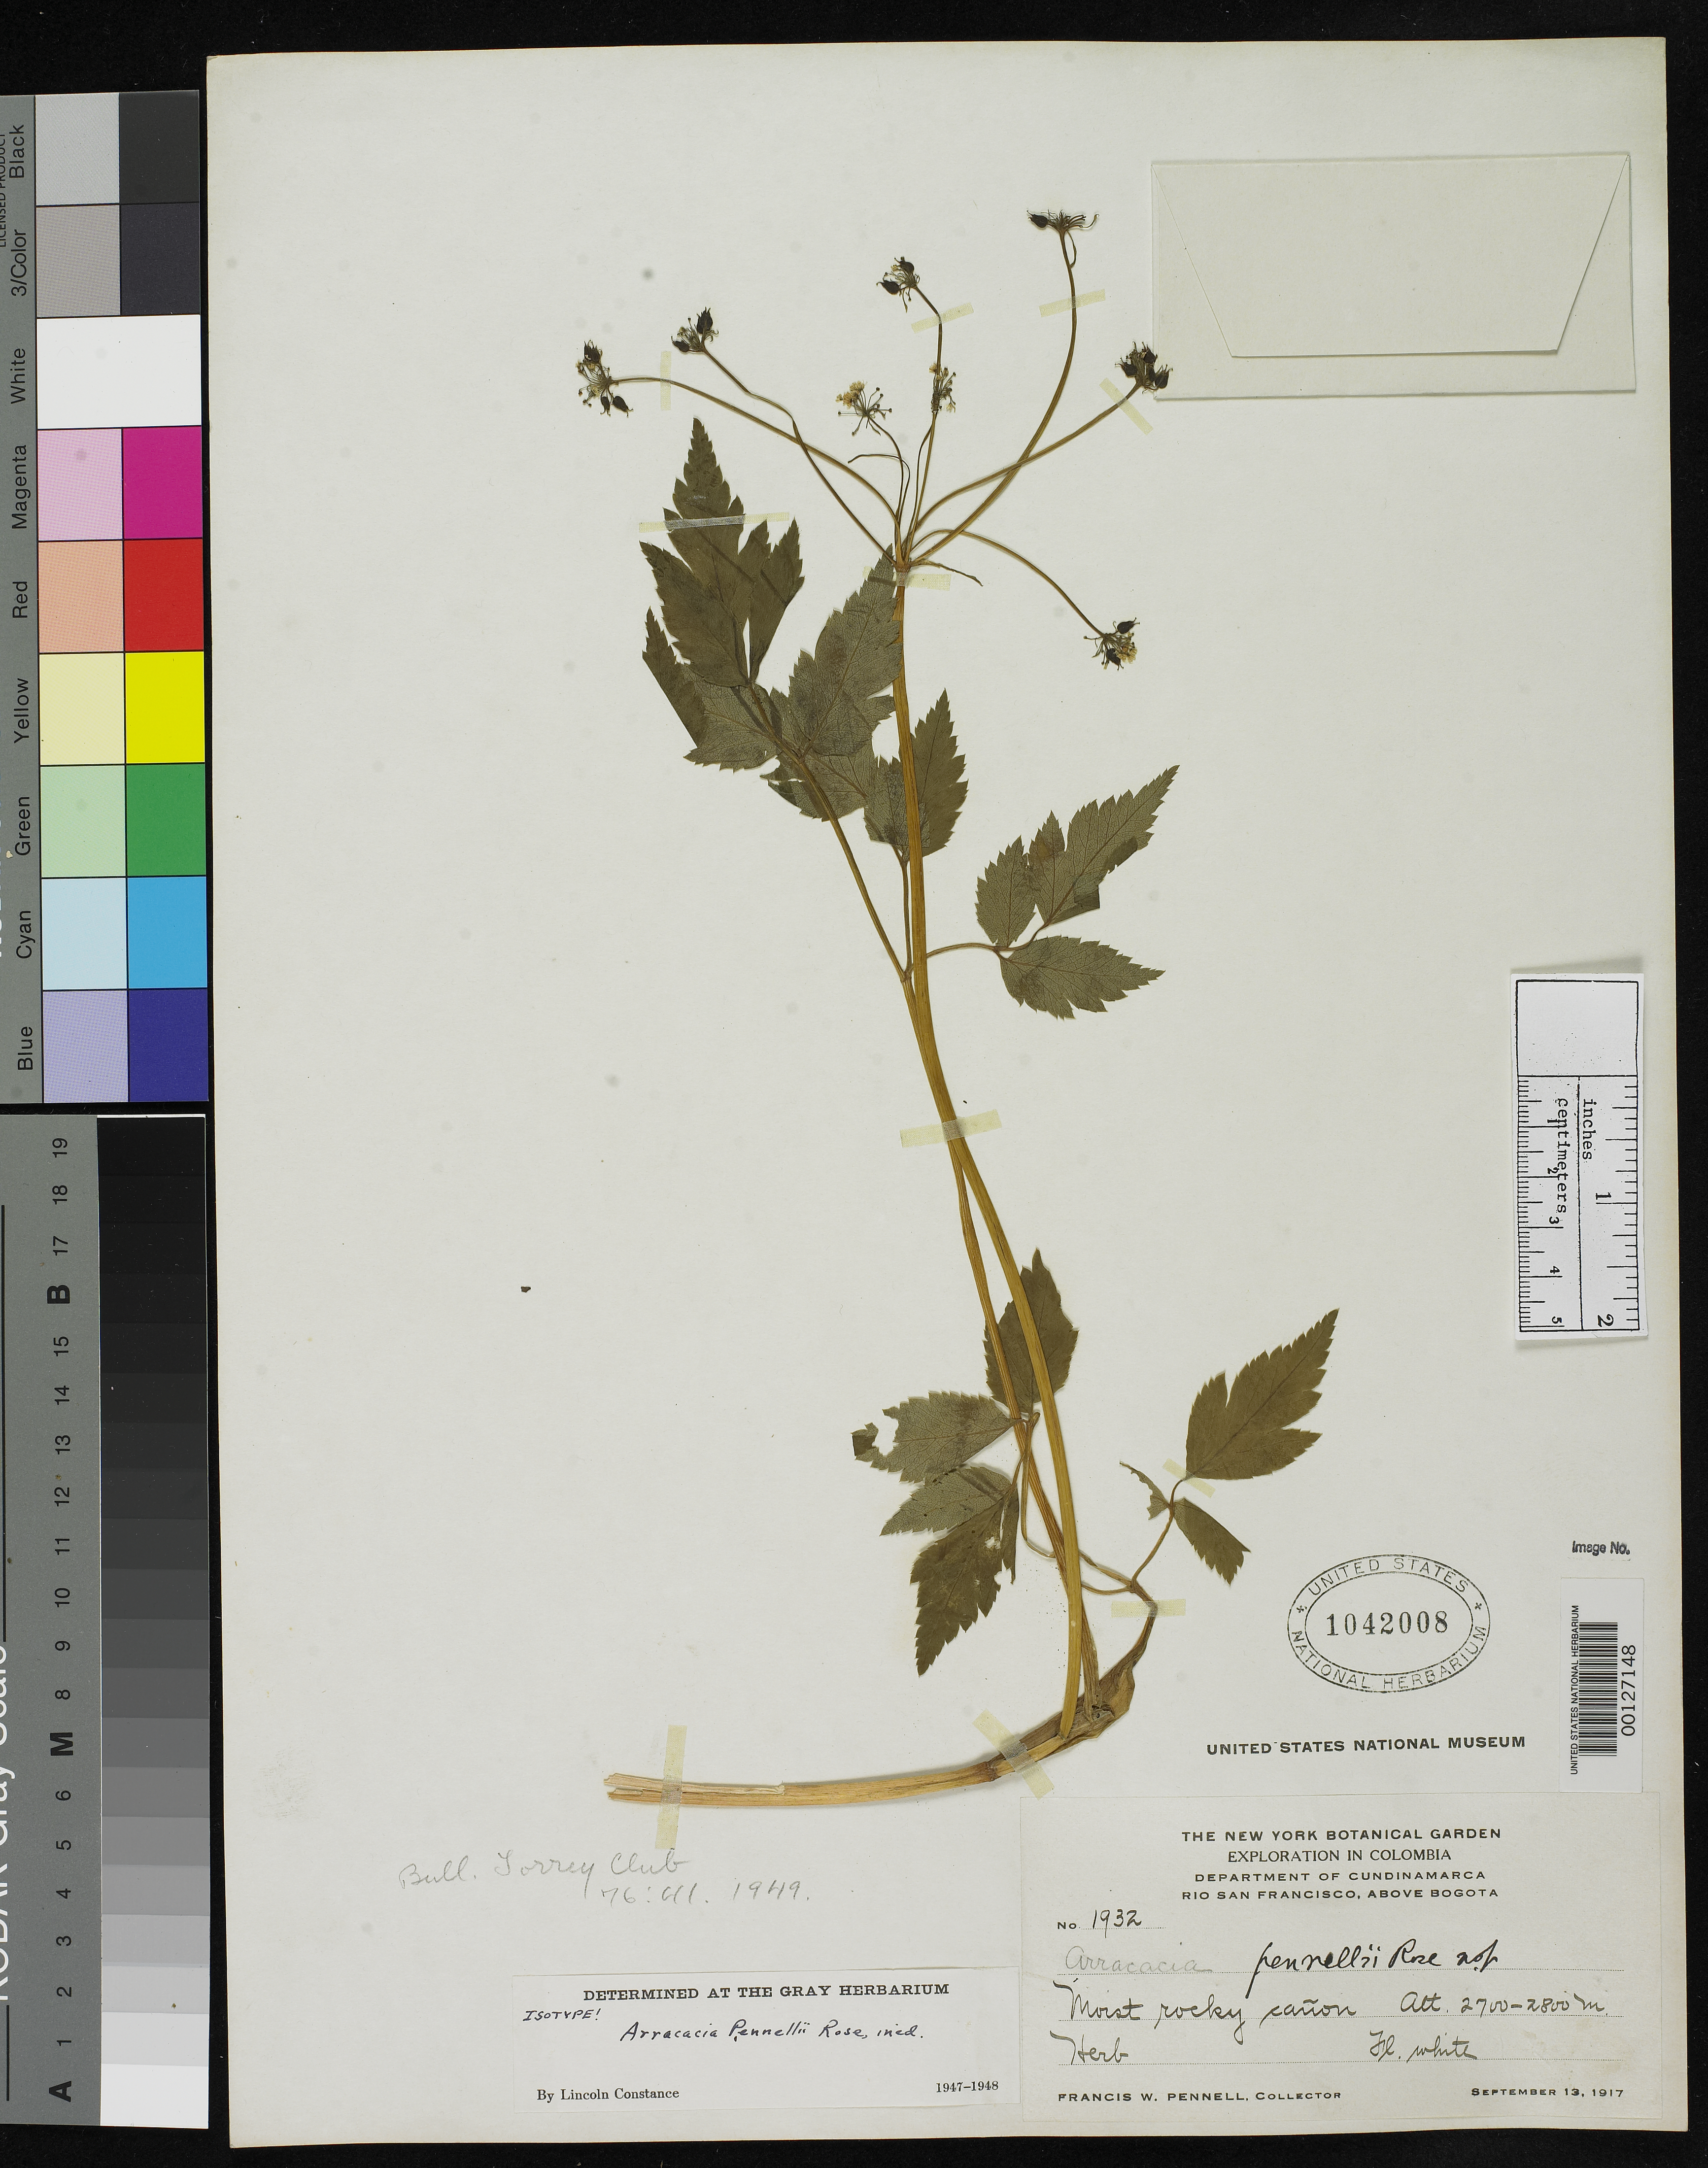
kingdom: Plantae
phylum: Tracheophyta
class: Magnoliopsida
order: Apiales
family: Apiaceae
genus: Arracacia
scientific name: Arracacia pennellii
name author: Constance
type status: Isotype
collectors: F. W. Pennell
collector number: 1932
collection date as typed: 13 Sep 1917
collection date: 1917-09-13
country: Colombia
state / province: Cundinamarca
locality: Rio San Francisco, above Bogota.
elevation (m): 2700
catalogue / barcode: US 1042008